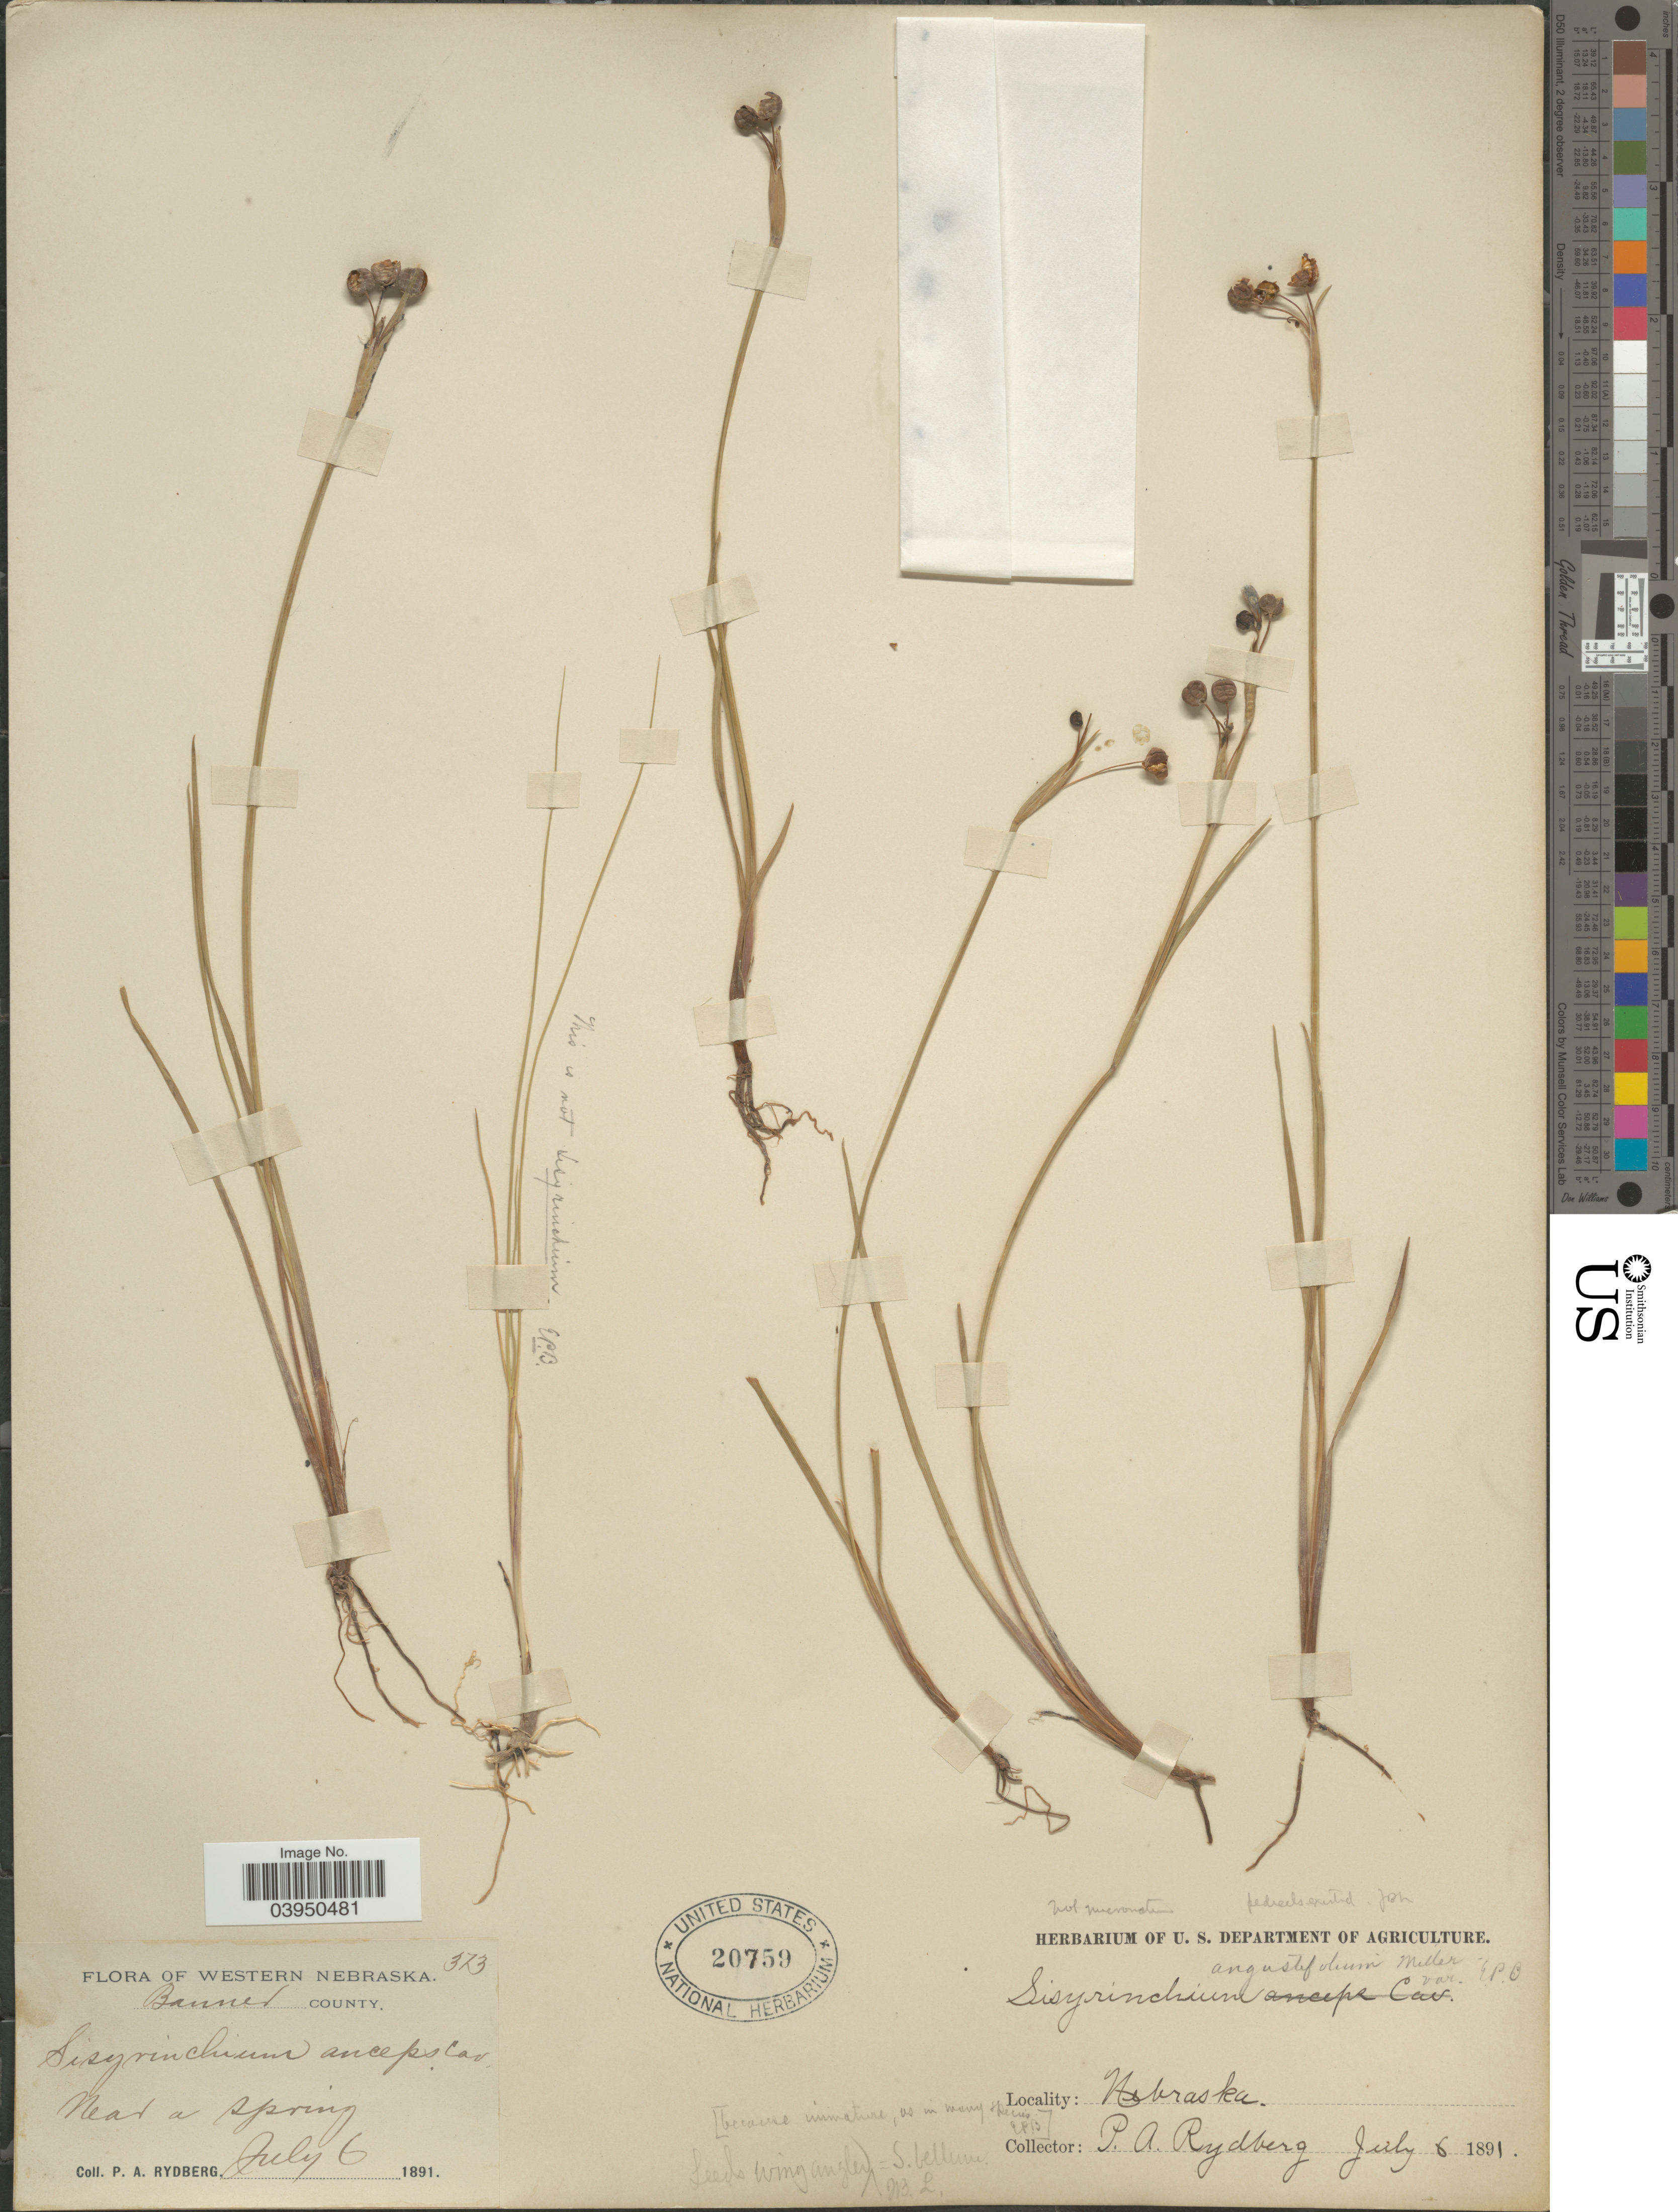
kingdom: Plantae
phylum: Tracheophyta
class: Liliopsida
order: Asparagales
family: Iridaceae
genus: Sisyrinchium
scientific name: Sisyrinchium angustifolium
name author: Mill.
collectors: P. A. Rydberg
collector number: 373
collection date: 1891-07-06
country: United States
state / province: Nebraska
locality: Western Nebraska. Banner County. Near a spring.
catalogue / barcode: US 20759